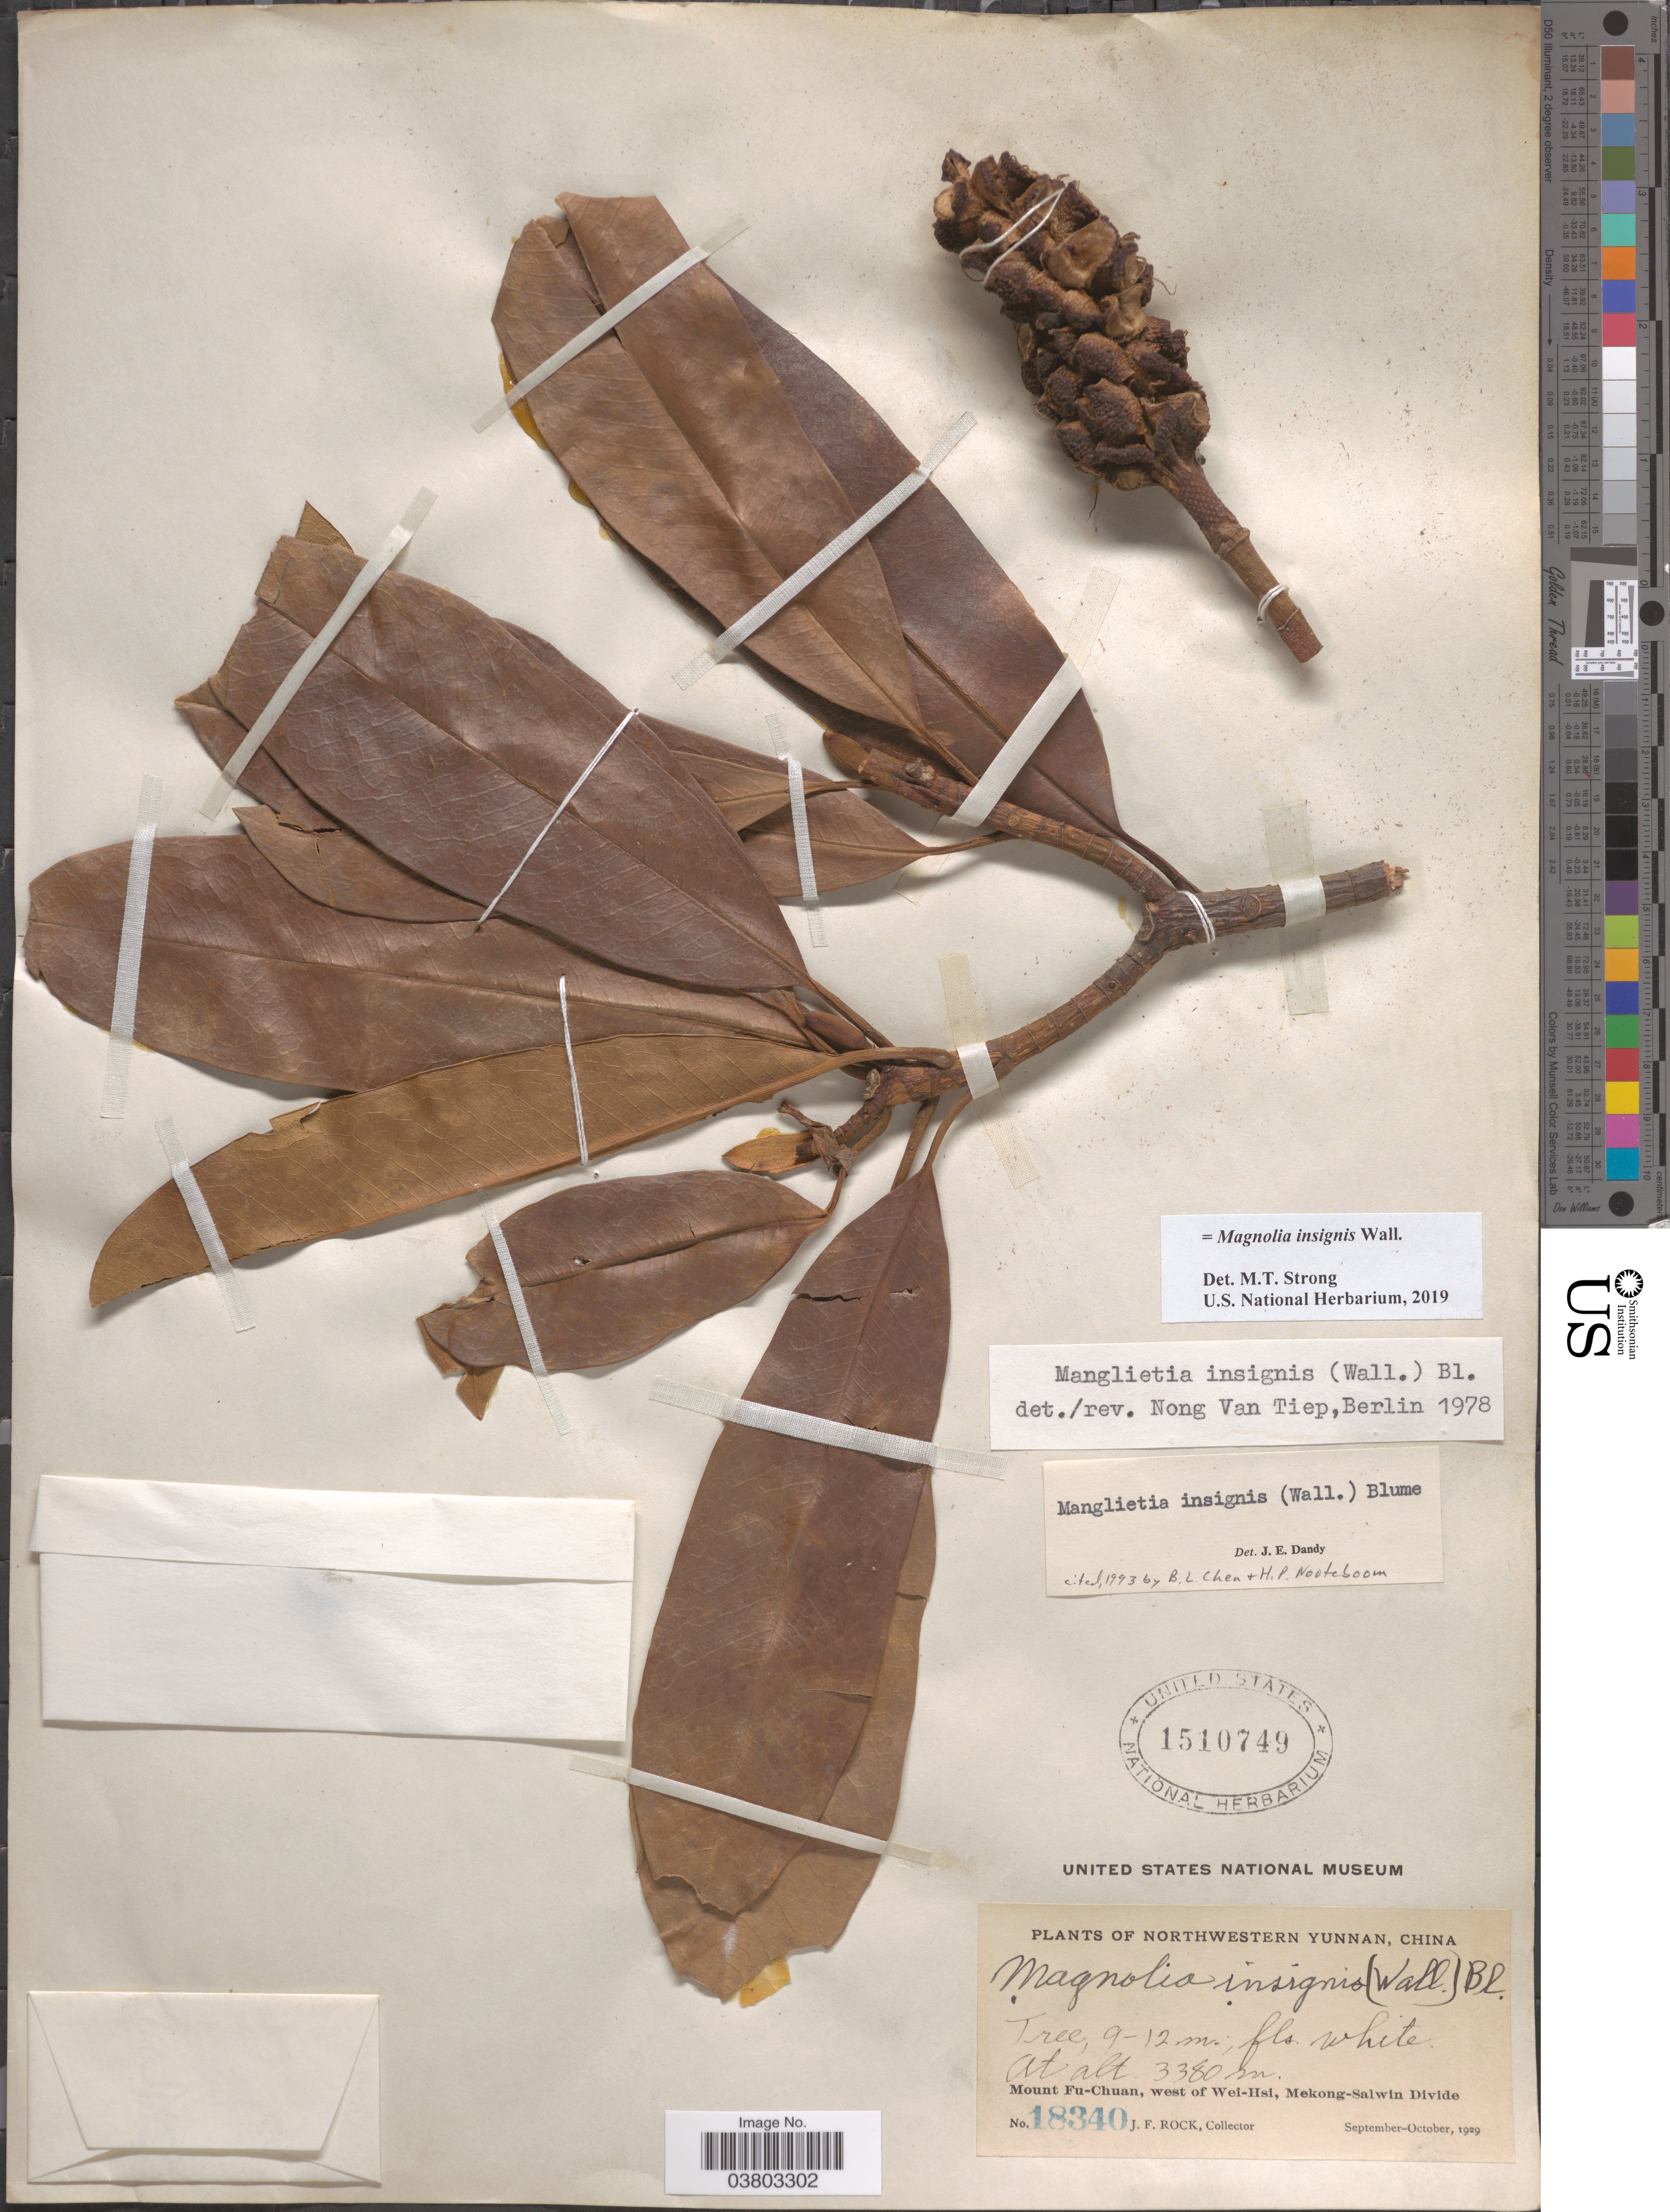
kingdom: Plantae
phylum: Tracheophyta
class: Magnoliopsida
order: Magnoliales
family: Magnoliaceae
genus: Magnolia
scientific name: Magnolia insignis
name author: Wall.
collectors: J. Rock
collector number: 18340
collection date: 1929-09/1929-10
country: China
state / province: Yunnan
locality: Northwestern Yunnan. Mount Fu-Chuan, west of Wei-Hsi, Mekong-Salwin Divide.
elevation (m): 3380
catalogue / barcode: US 1510749